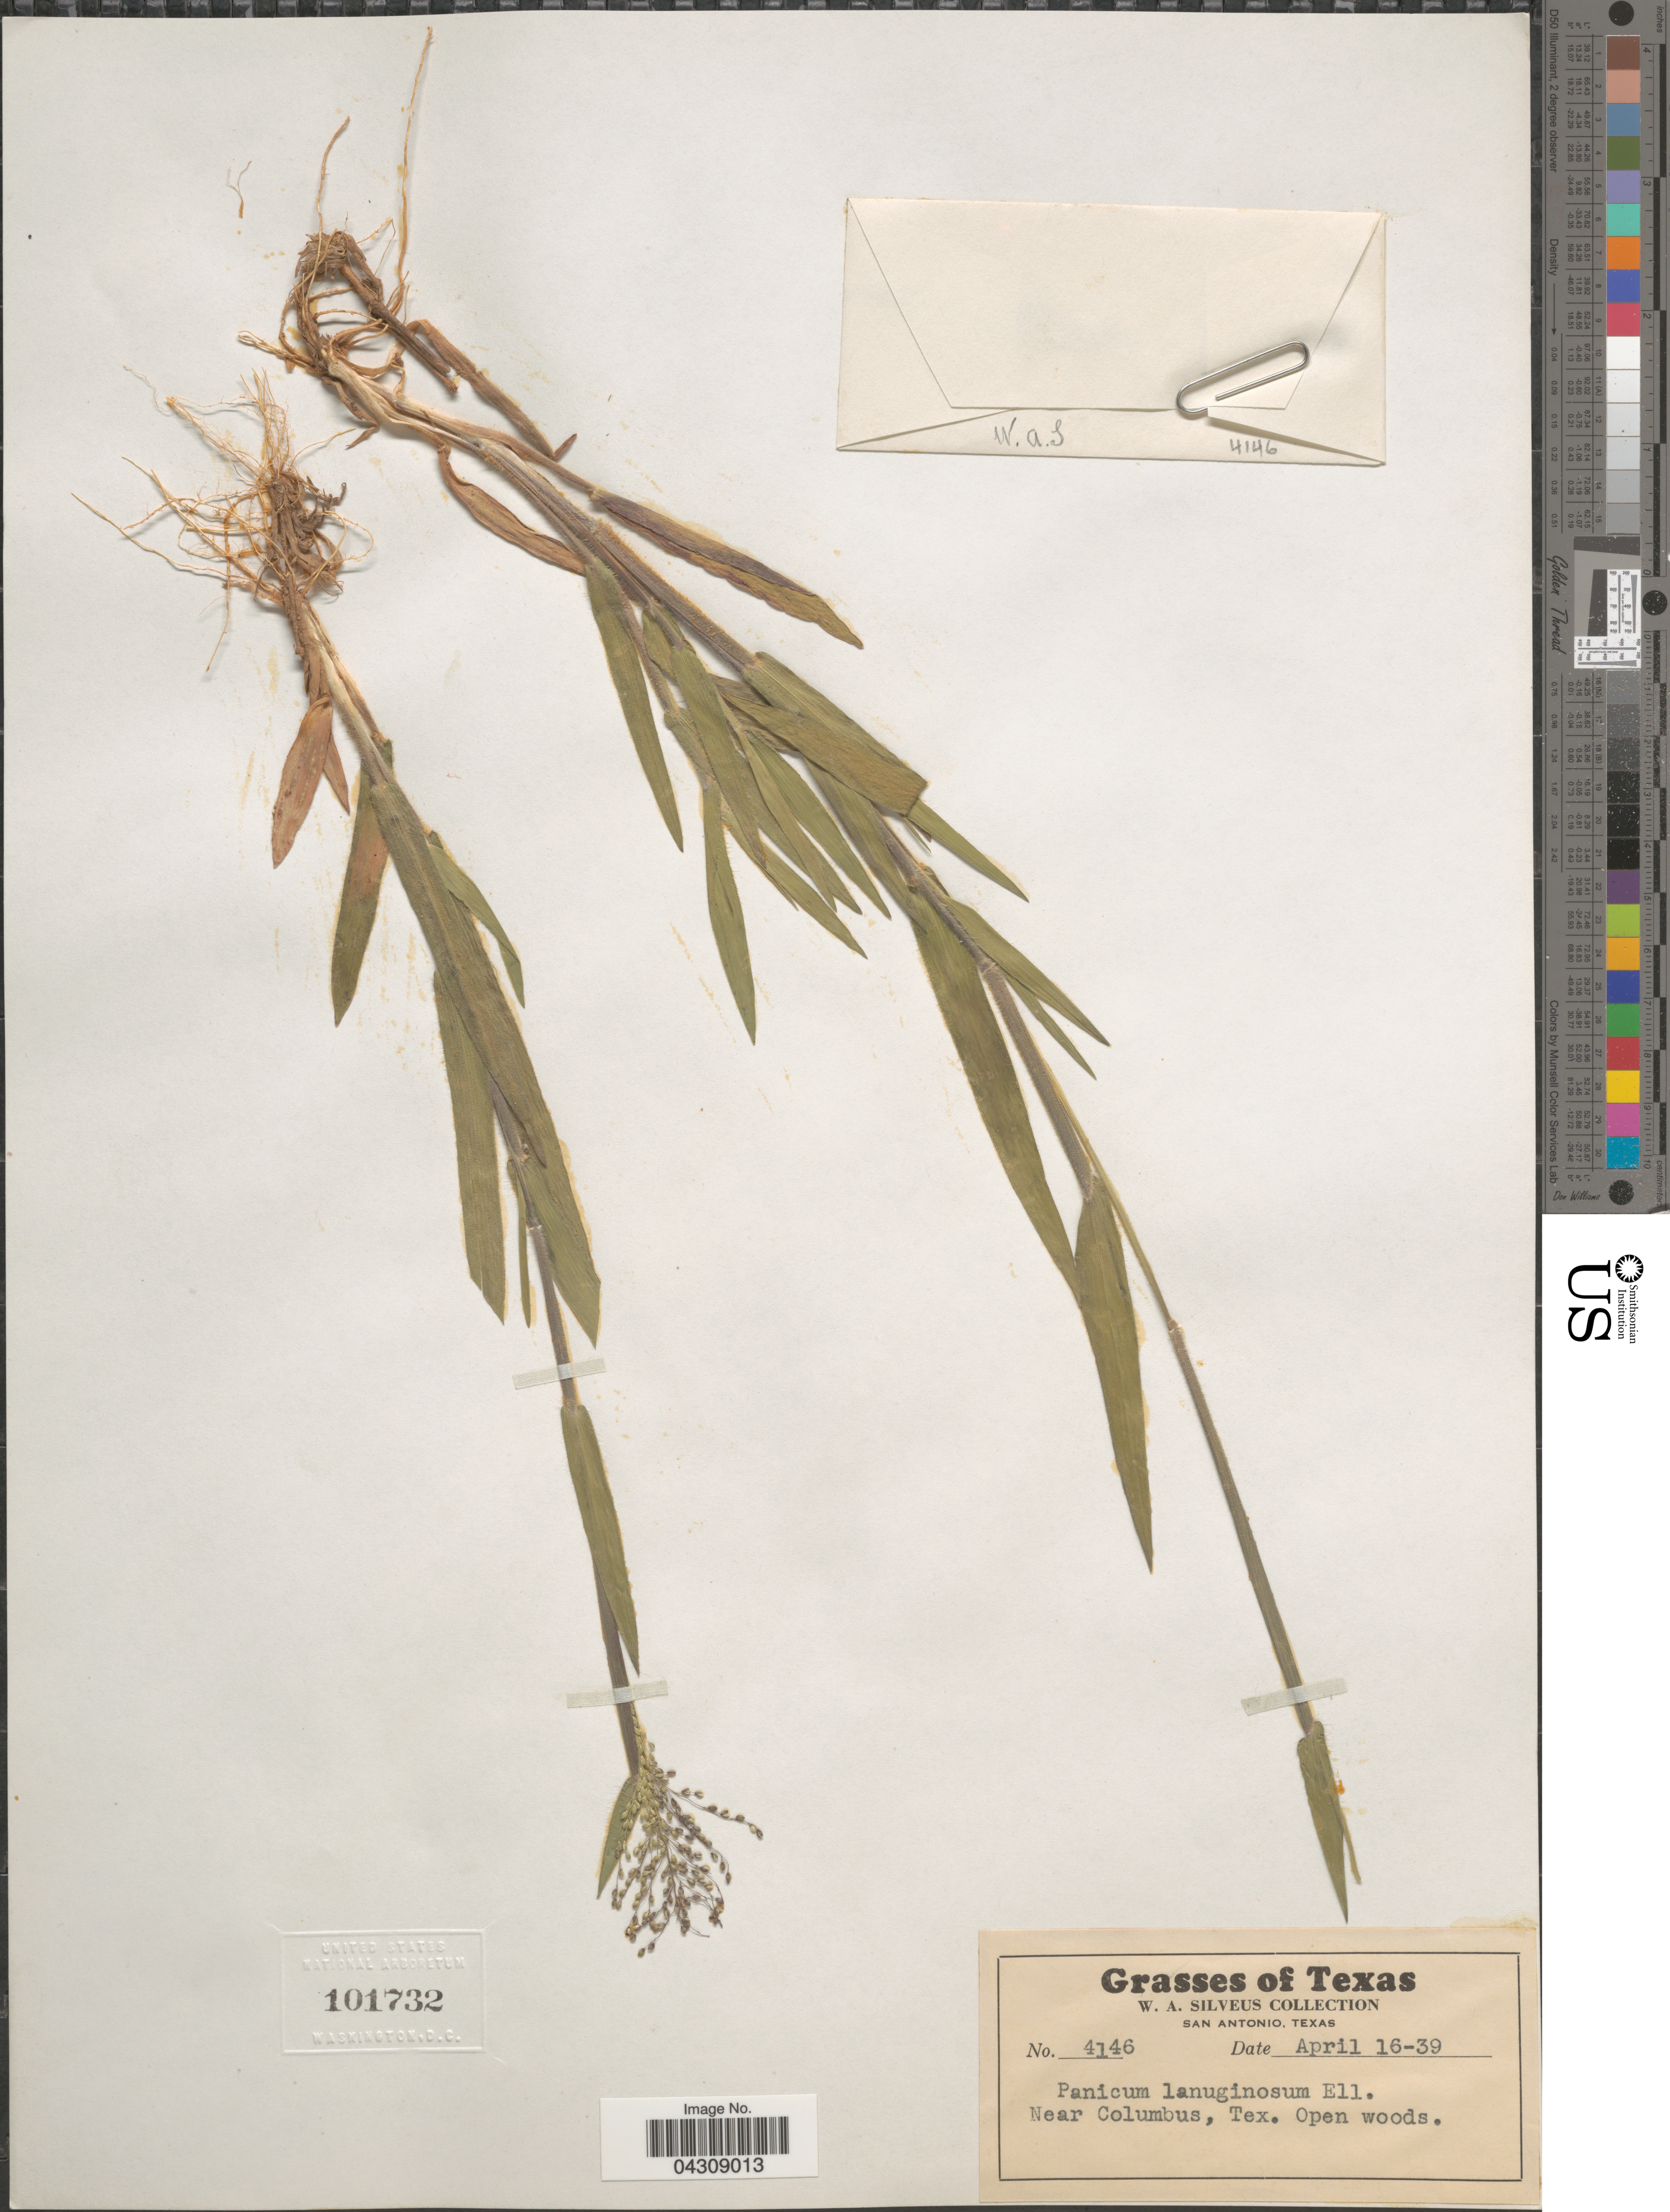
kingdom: Plantae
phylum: Tracheophyta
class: Liliopsida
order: Poales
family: Poaceae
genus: Dichanthelium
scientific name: Dichanthelium acuminatum var. acuminatum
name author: (Sw.) Gould & C.A. Clark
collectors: W. Silveus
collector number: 4146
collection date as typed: Transcribed d/m/y: 16/4/39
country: United States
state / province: Texas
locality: Near Columbus.